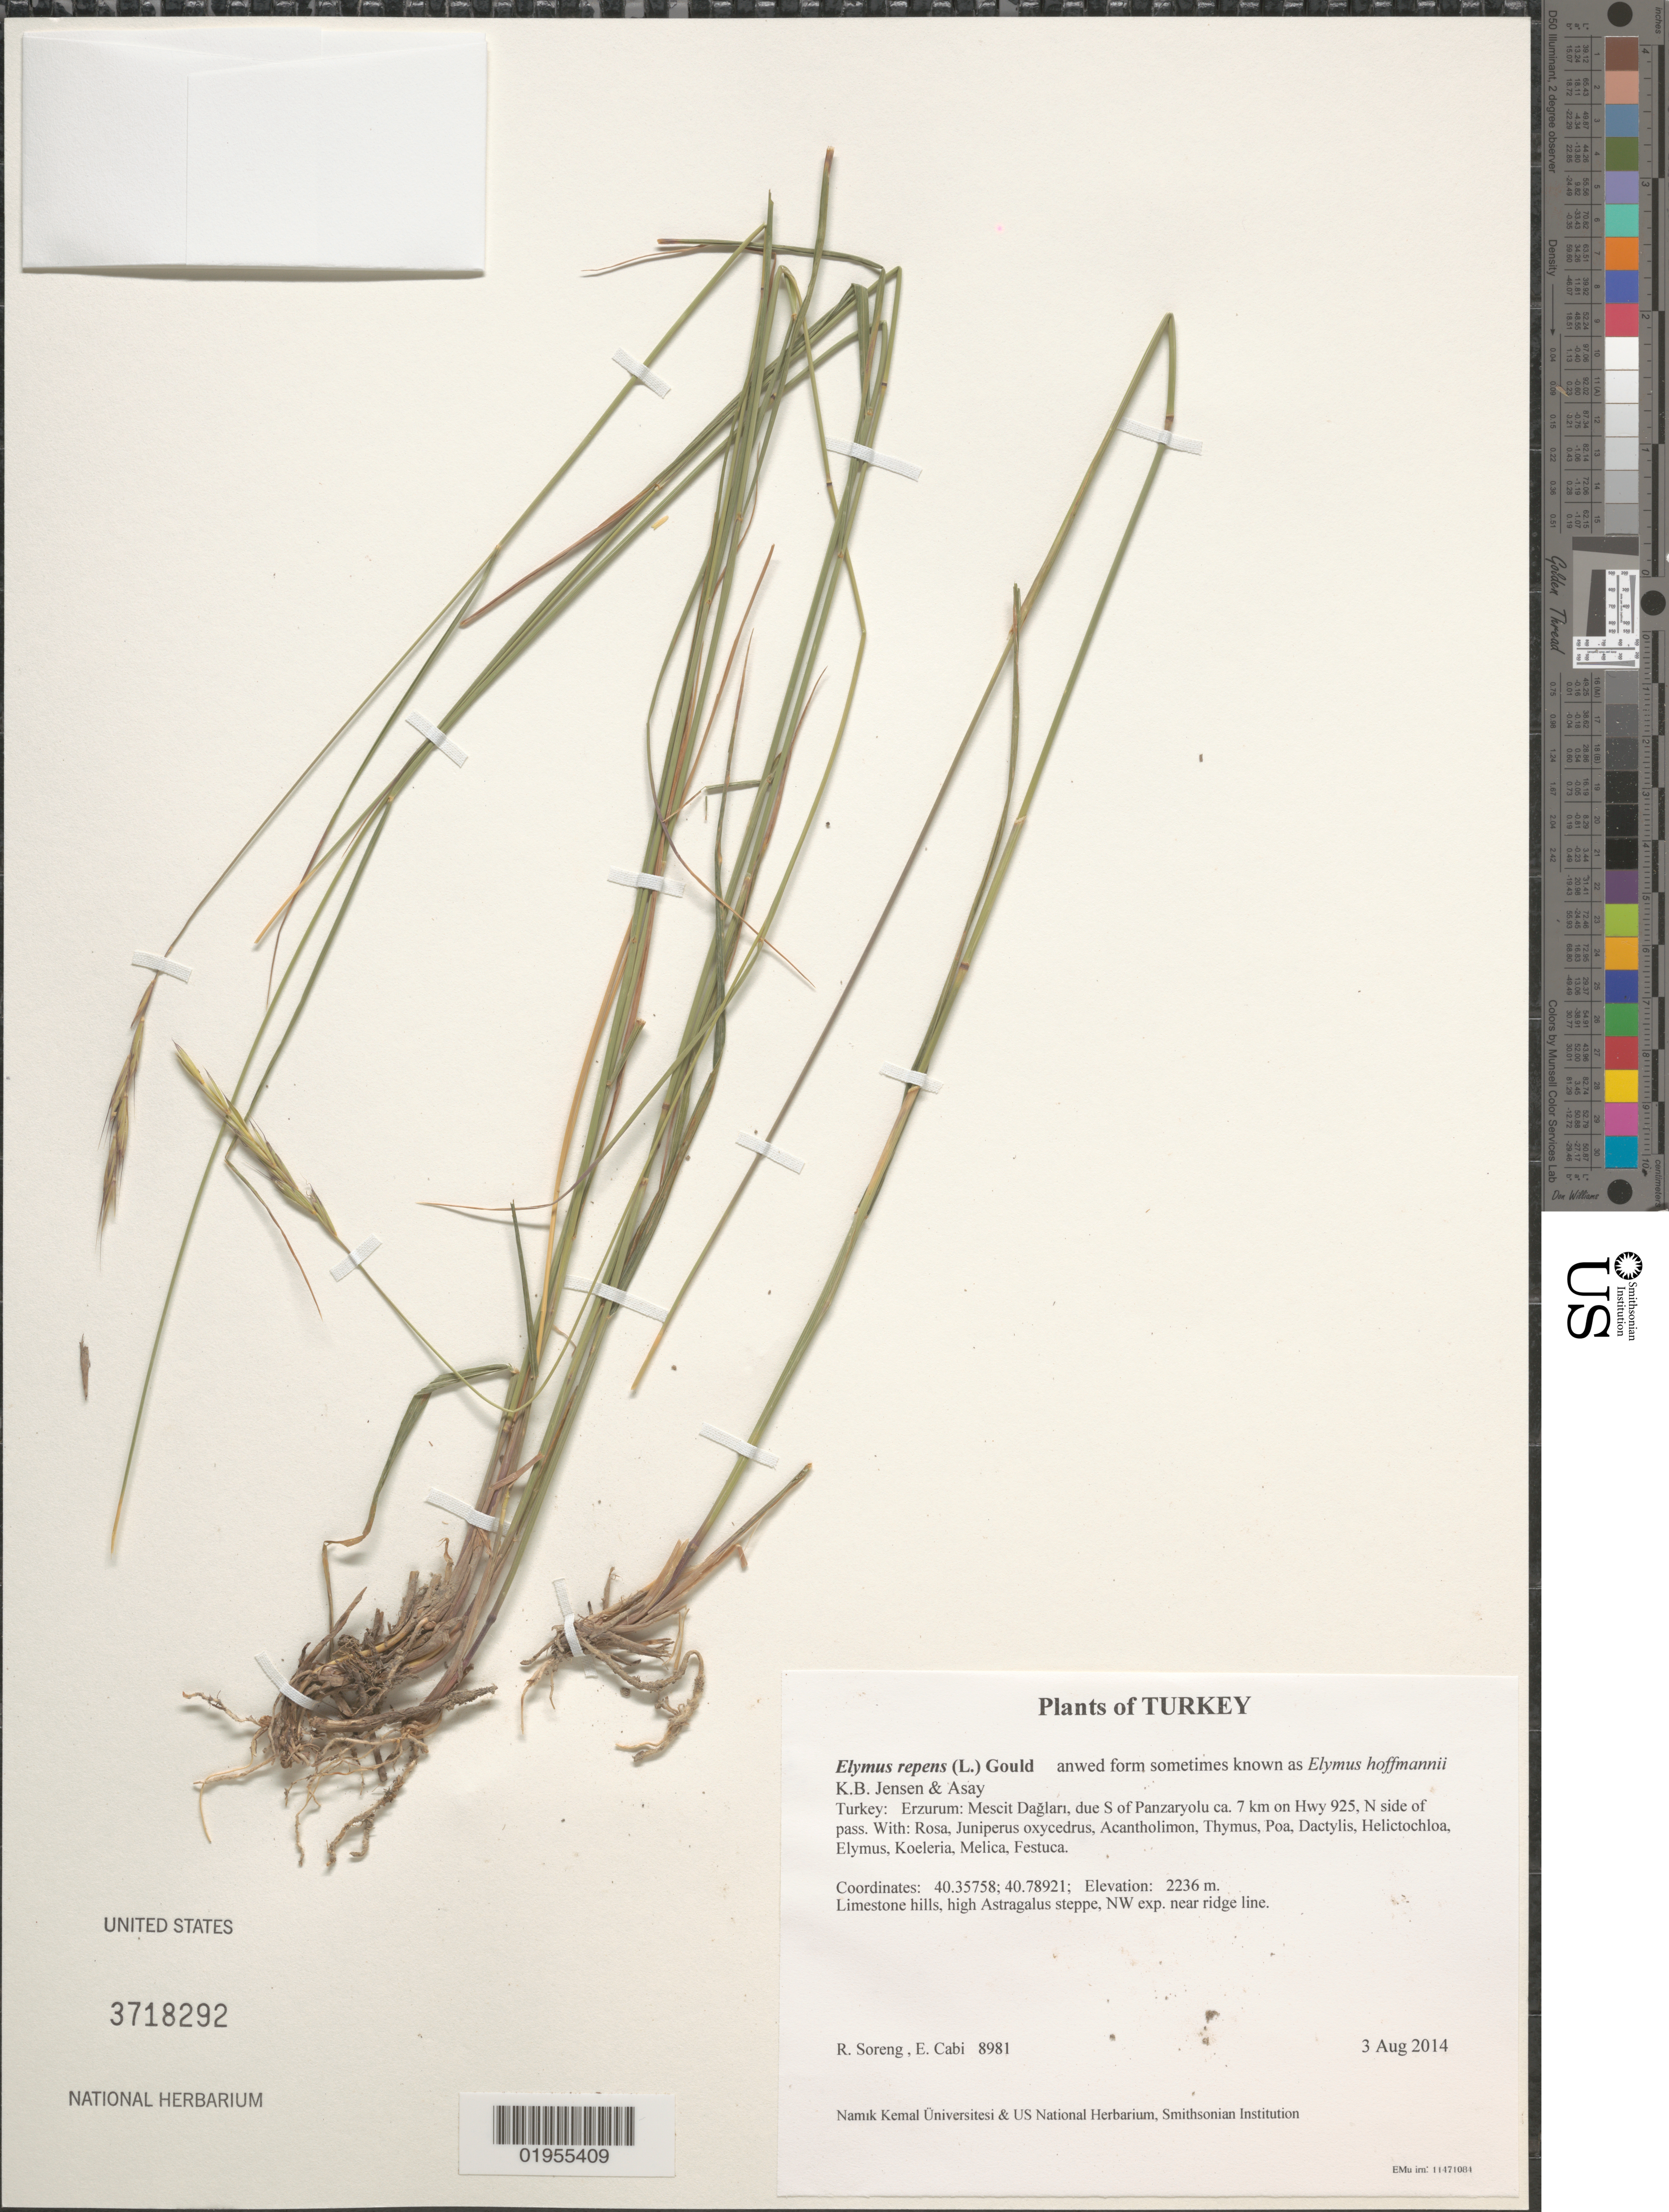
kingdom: Plantae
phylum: Tracheophyta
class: Liliopsida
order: Poales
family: Poaceae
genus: Elymus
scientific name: Elymus repens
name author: (L.) Gould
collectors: R. J. Soreng & E. Cabi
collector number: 8981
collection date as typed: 3 Aug 2014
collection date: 2014-08-03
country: Turkey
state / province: Erzurum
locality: Mescit Daglari, due S of Panzaryolu ca. 7 km on Hwy 925, N side of pass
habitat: Limestone hills, high Astragalus steppe, NW exp. near ridge line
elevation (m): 2236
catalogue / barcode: US 3718292